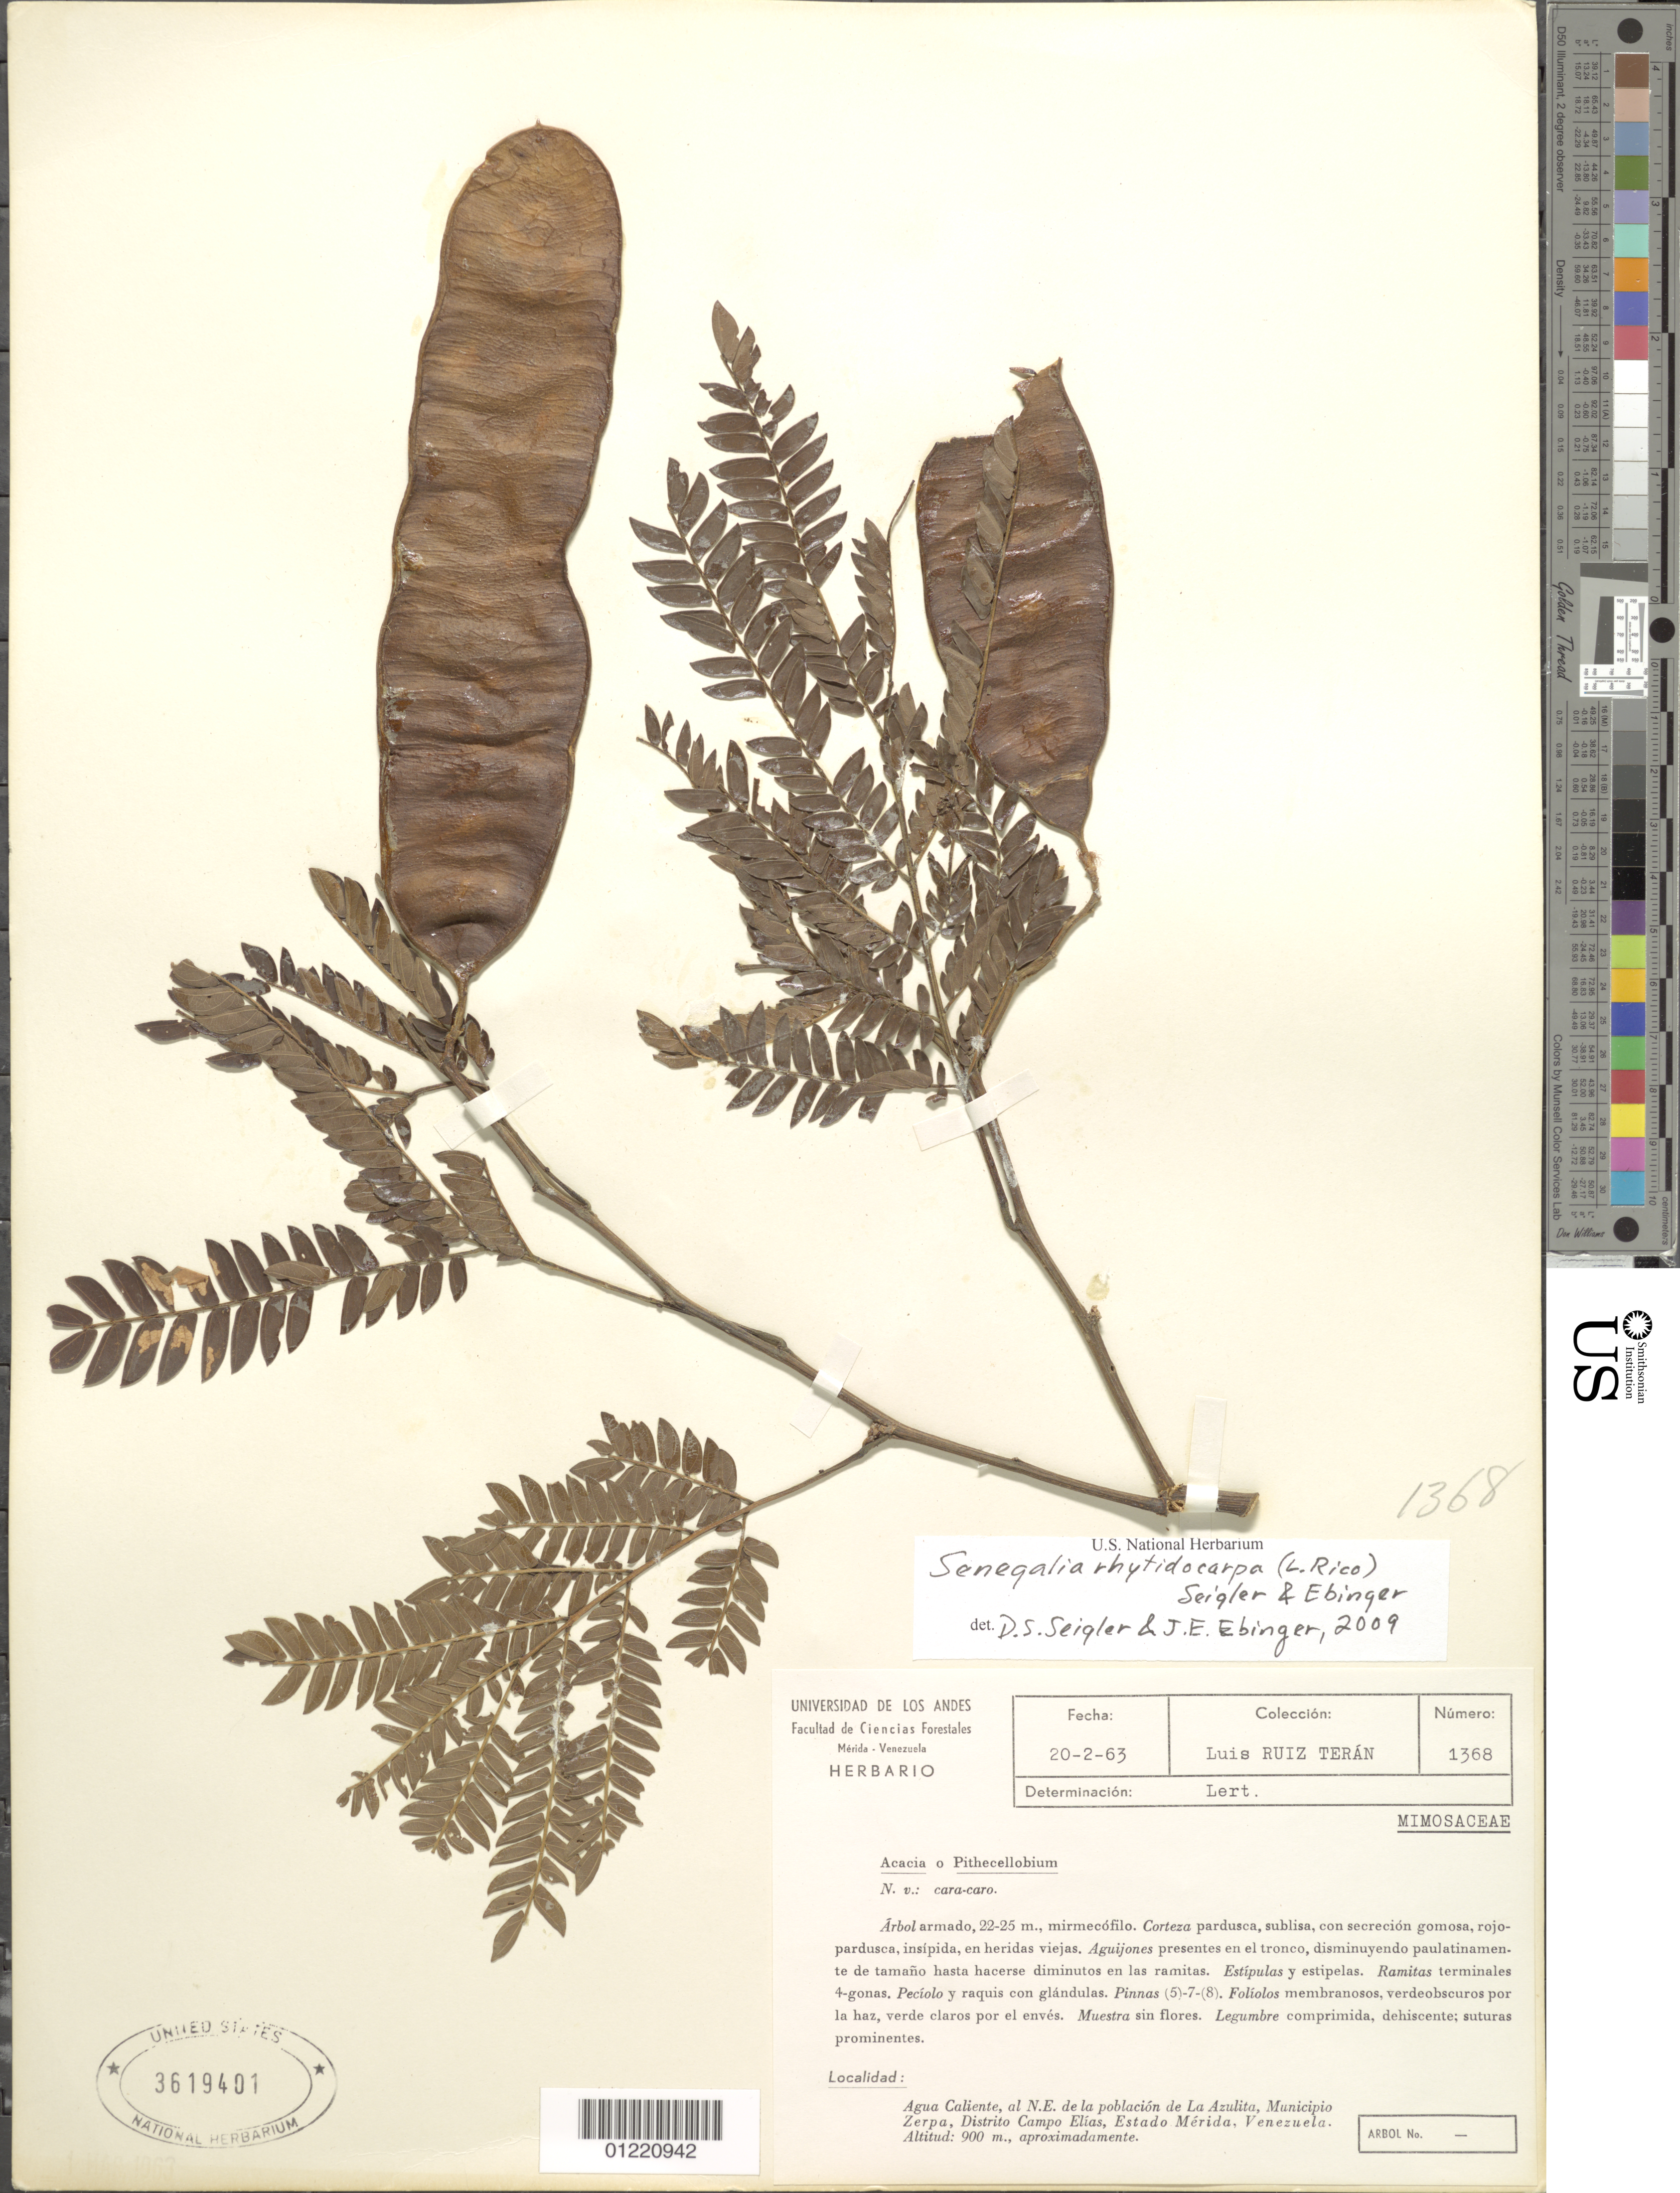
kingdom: Plantae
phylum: Tracheophyta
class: Magnoliopsida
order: Fabales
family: Fabaceae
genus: Senegalia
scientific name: Senegalia rhytidocarpa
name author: (L. Rico) Seigler & Ebinger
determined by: Seigler, David S.; Ebinger, J. E.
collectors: L. E. Ruíz-Terán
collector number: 1368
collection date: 1963-02-20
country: Venezuela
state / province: Mérida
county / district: Campo Elías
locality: Aqua Caliente, al N.E. de la poblacíon de La Azulita, Municipio Zerpa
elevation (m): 900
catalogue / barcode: US 3619401